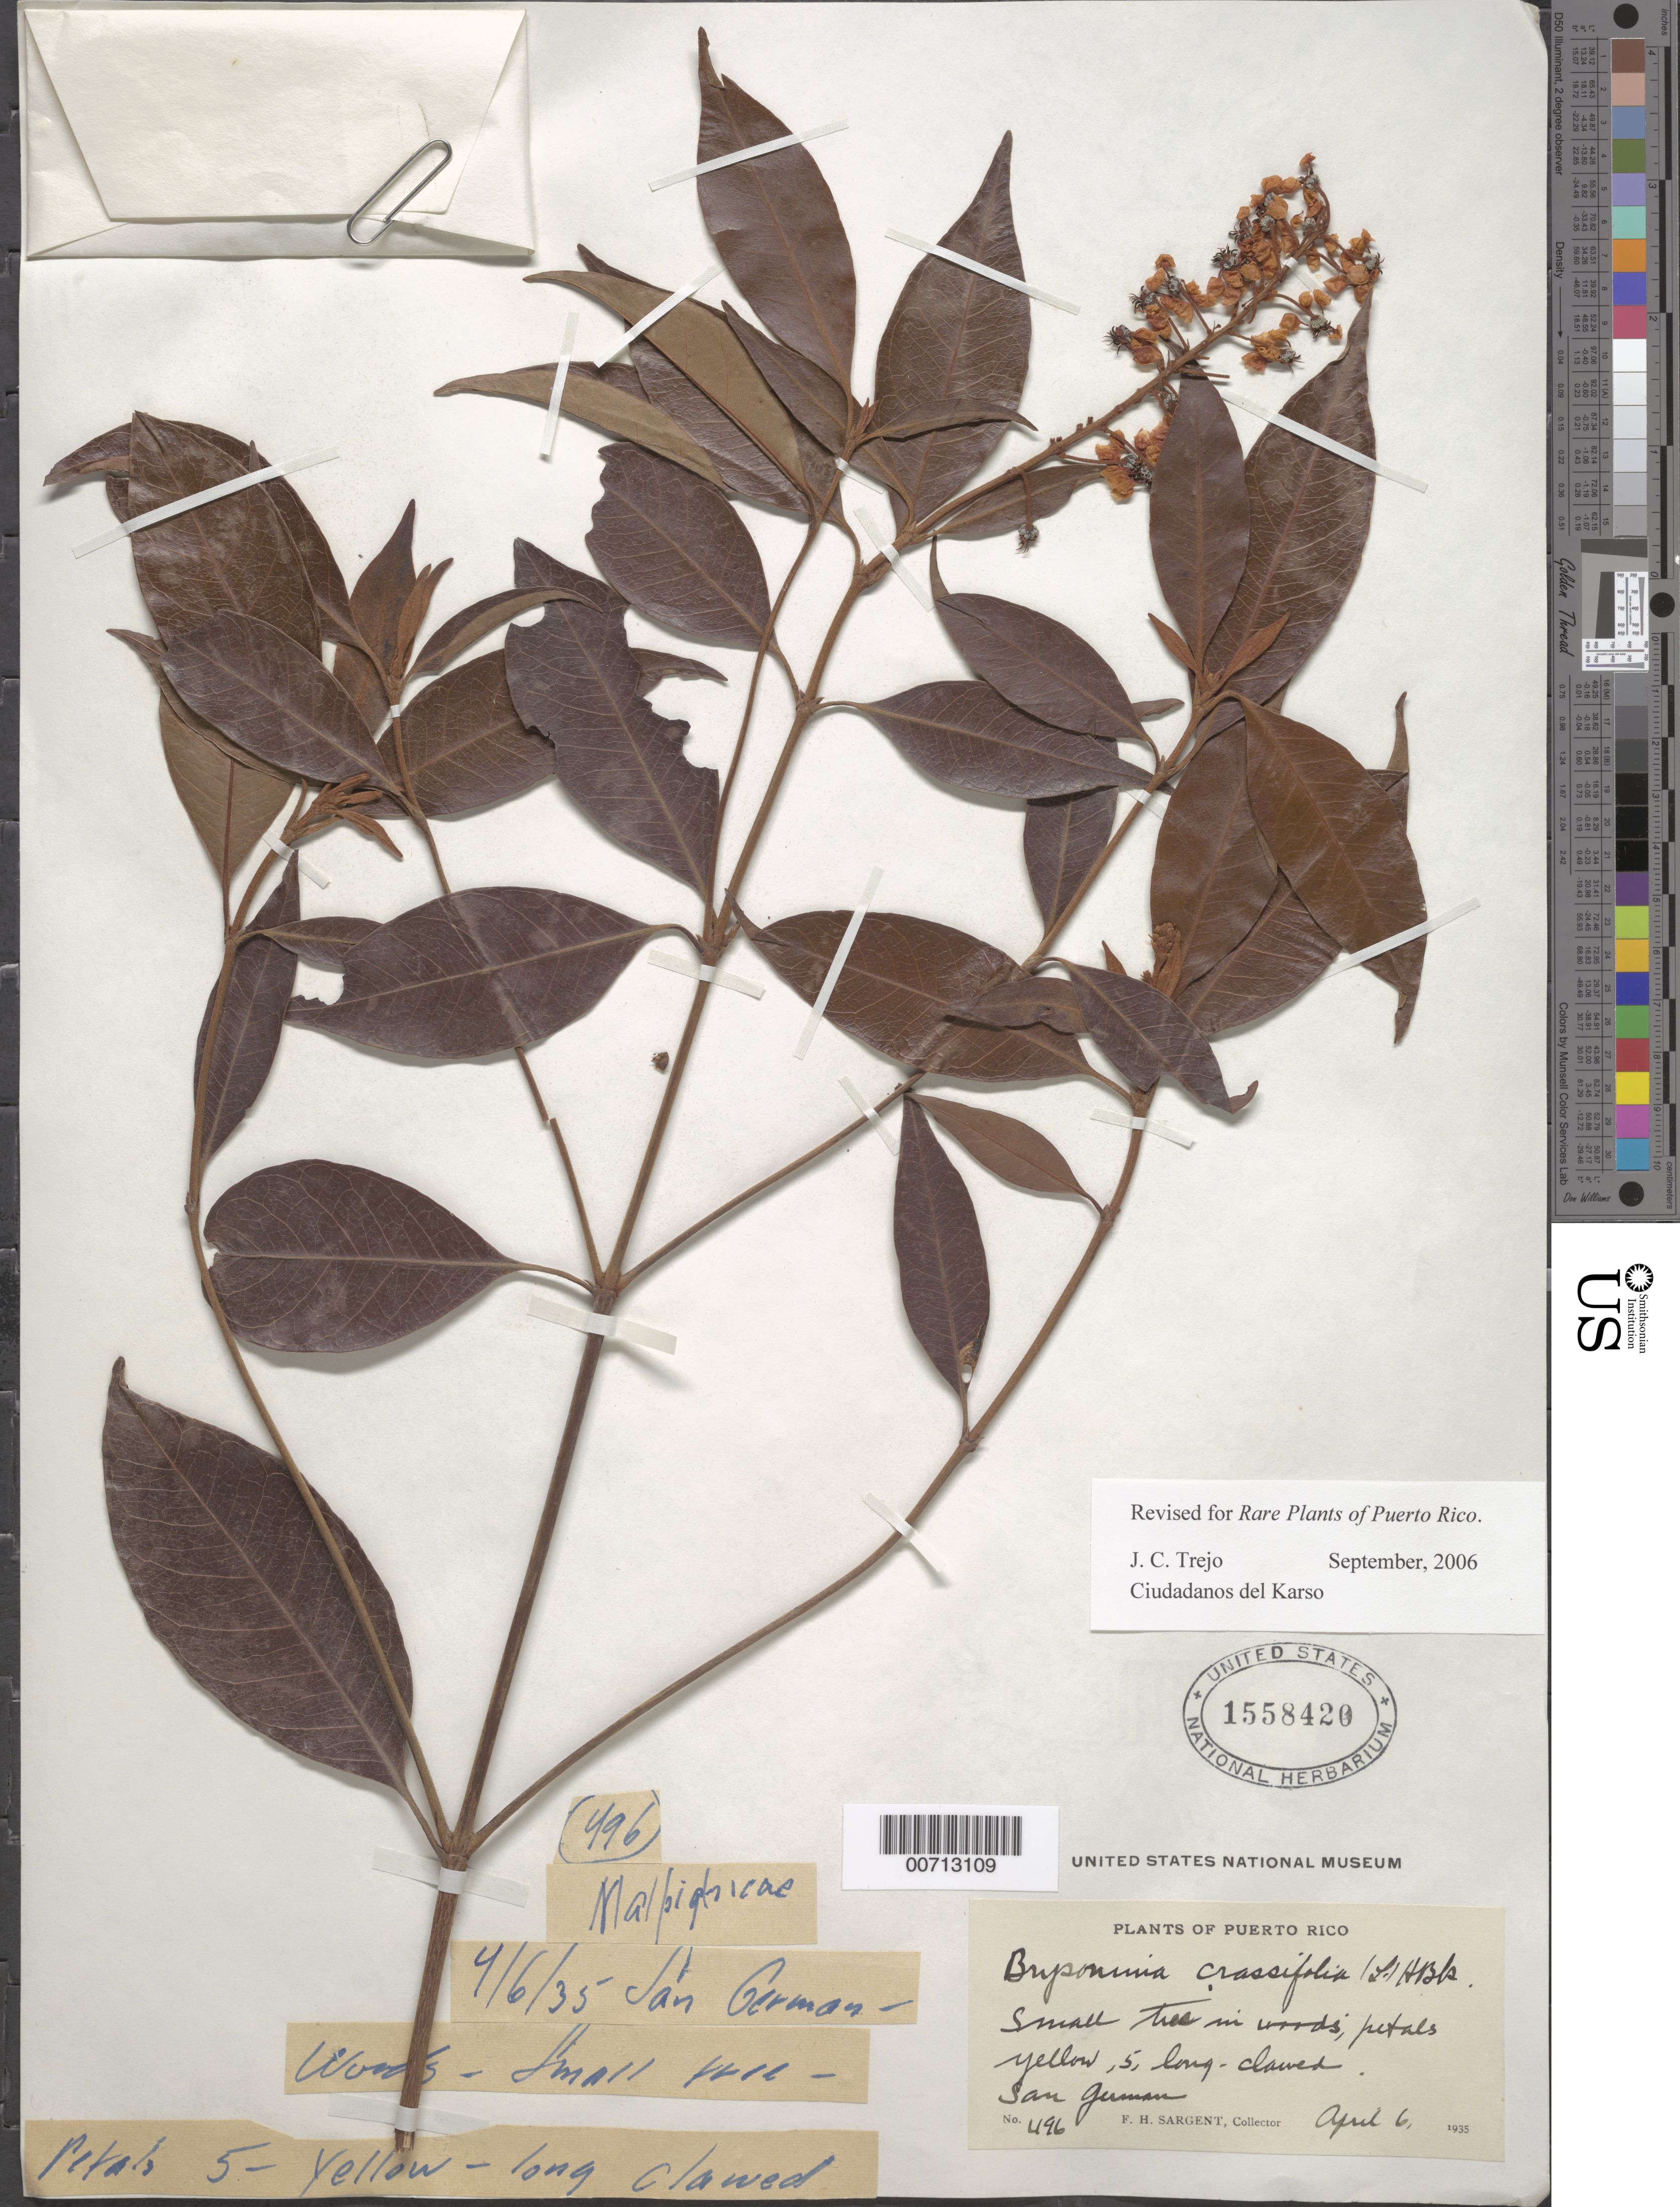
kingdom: Plantae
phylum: Tracheophyta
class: Magnoliopsida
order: Malpighiales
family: Malpighiaceae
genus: Byrsonima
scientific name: Byrsonima crassifolia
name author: (L.) Kunth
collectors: F. H. Sargent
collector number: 496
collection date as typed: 06 Apr 1935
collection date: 1935-04-06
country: Puerto Rico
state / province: Mayaguez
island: Greater Antilles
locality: San German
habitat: In woods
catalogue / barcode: US 1558420